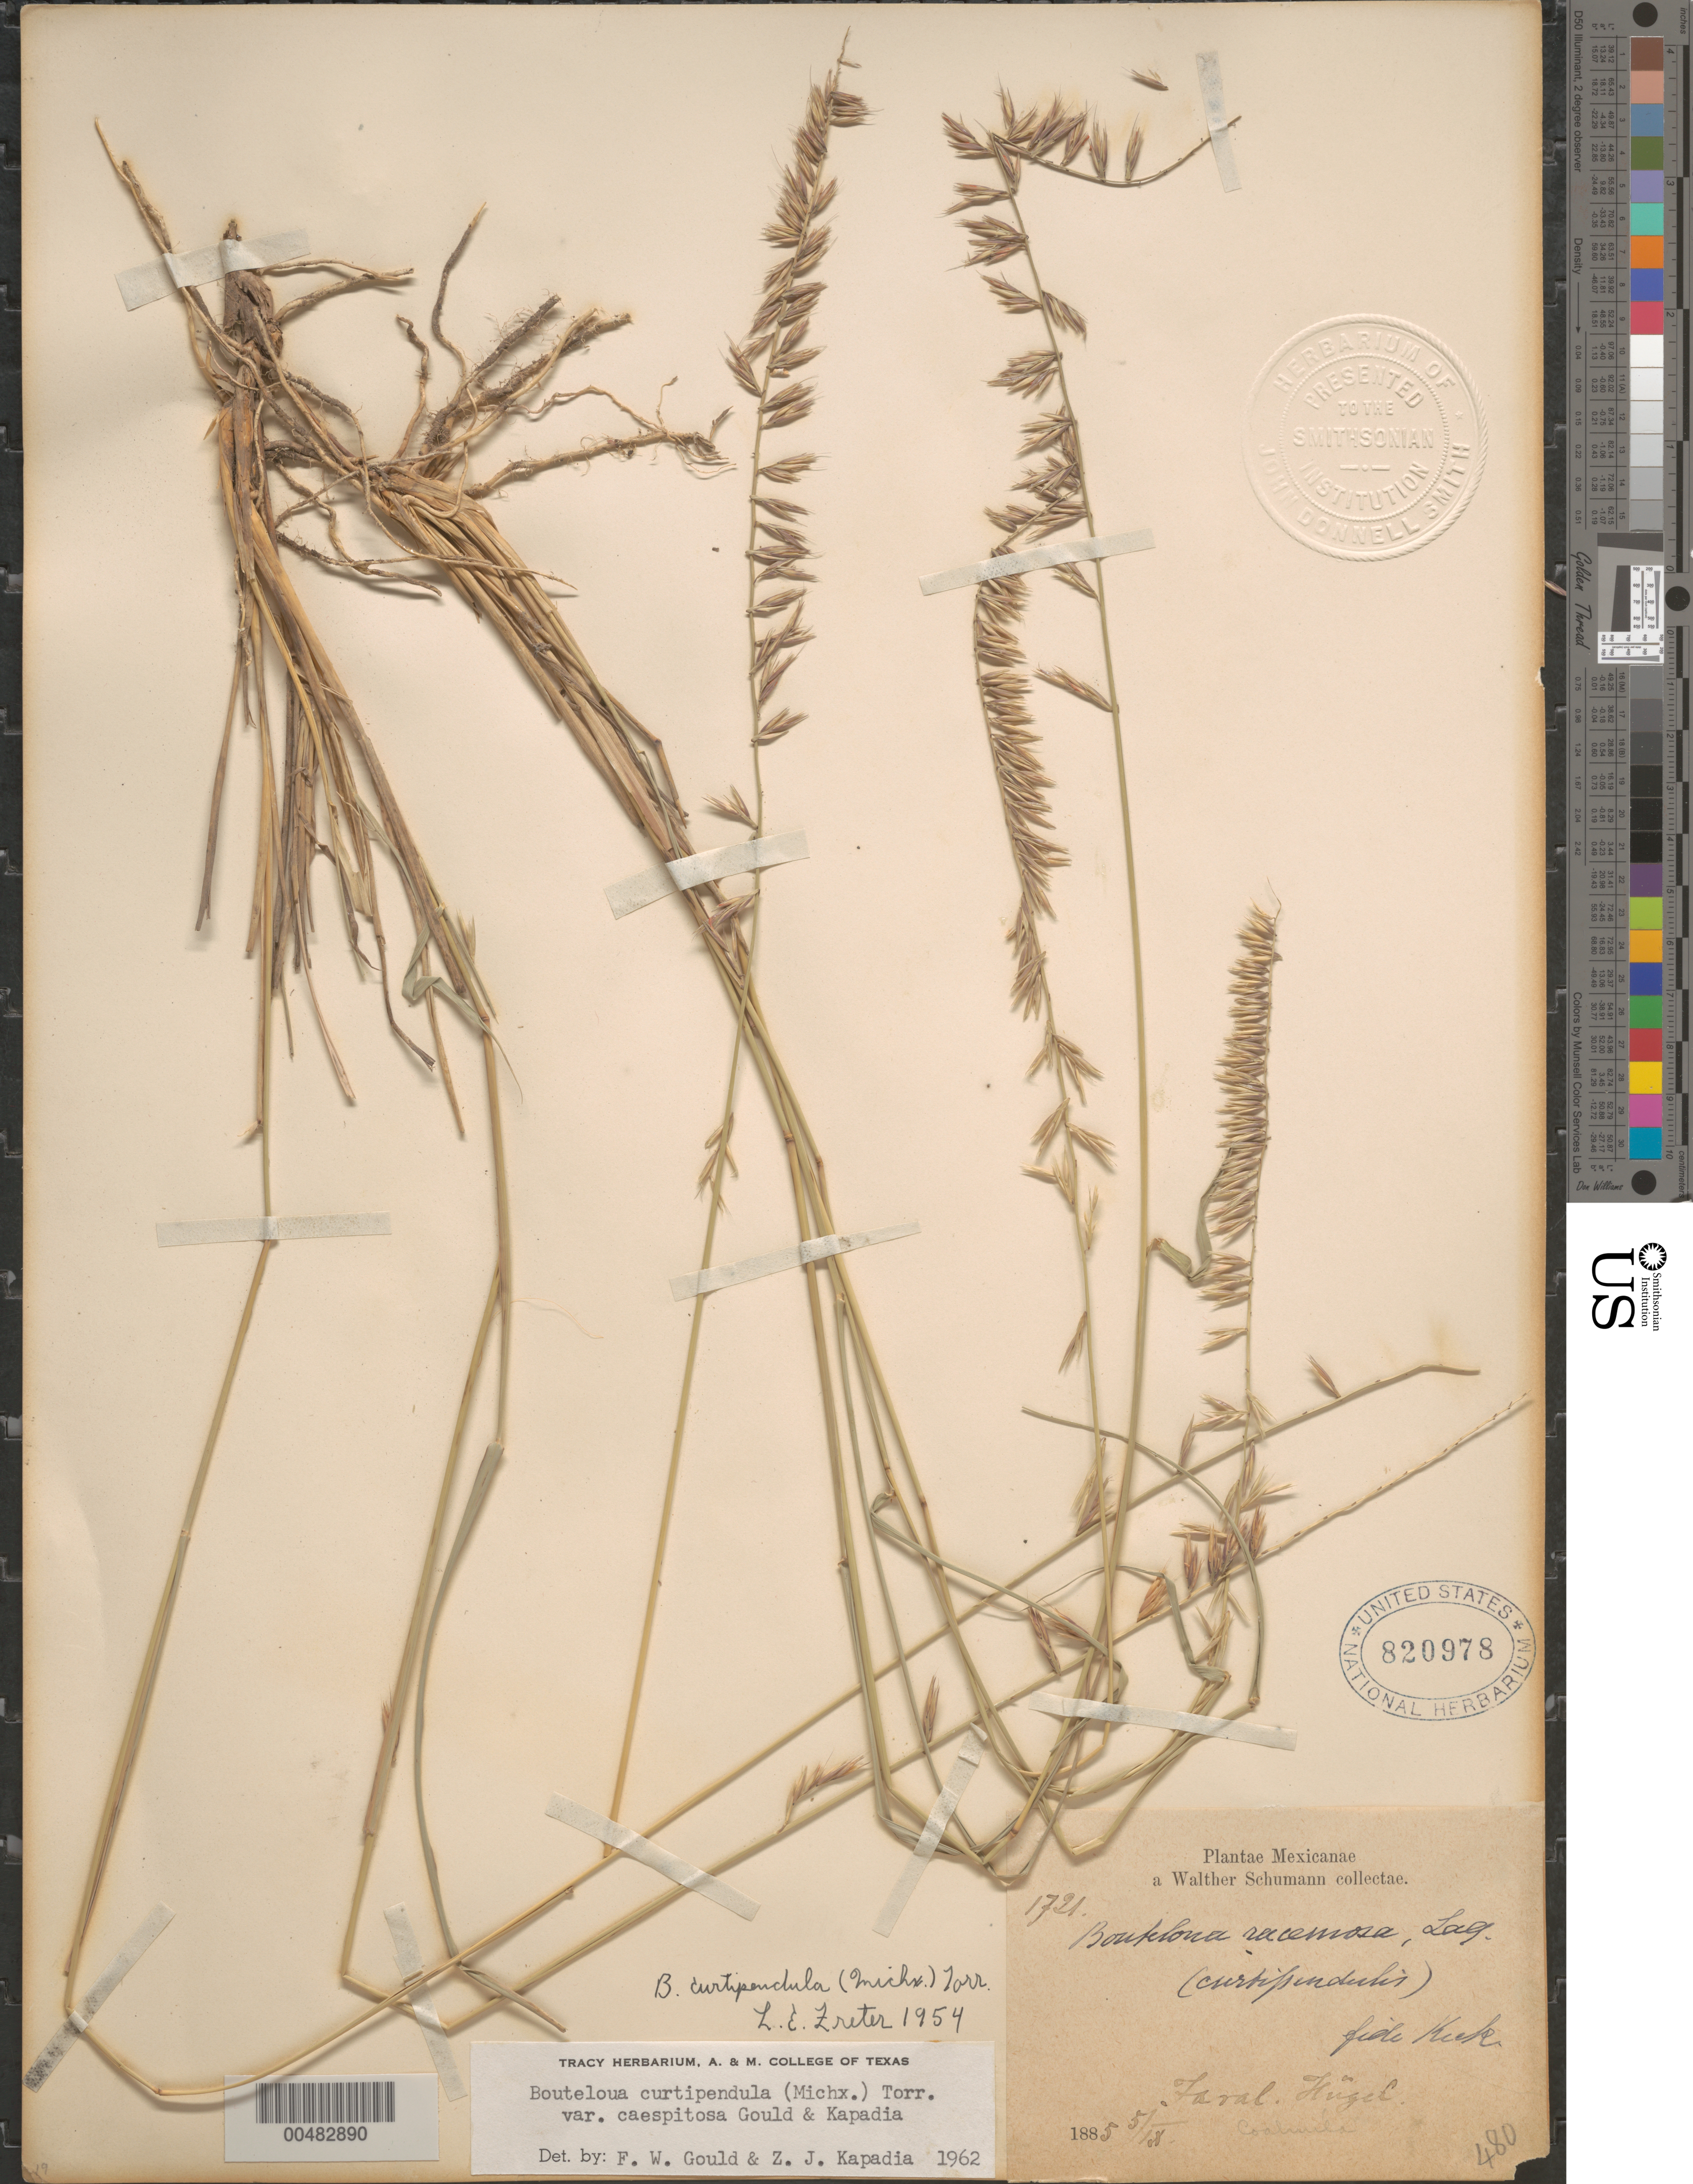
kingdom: Plantae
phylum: Tracheophyta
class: Liliopsida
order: Poales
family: Poaceae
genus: Bouteloua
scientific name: Bouteloua curtipendula var. caespitosa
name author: Gould & Kapadia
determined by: Gould, F. W.; Kapadia, Zarir J.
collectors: W. Schumann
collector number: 1721/480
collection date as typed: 5 Sep 1885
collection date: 1885-09-05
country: Mexico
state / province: Coahuila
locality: Faral, Hügel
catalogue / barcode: US 820978